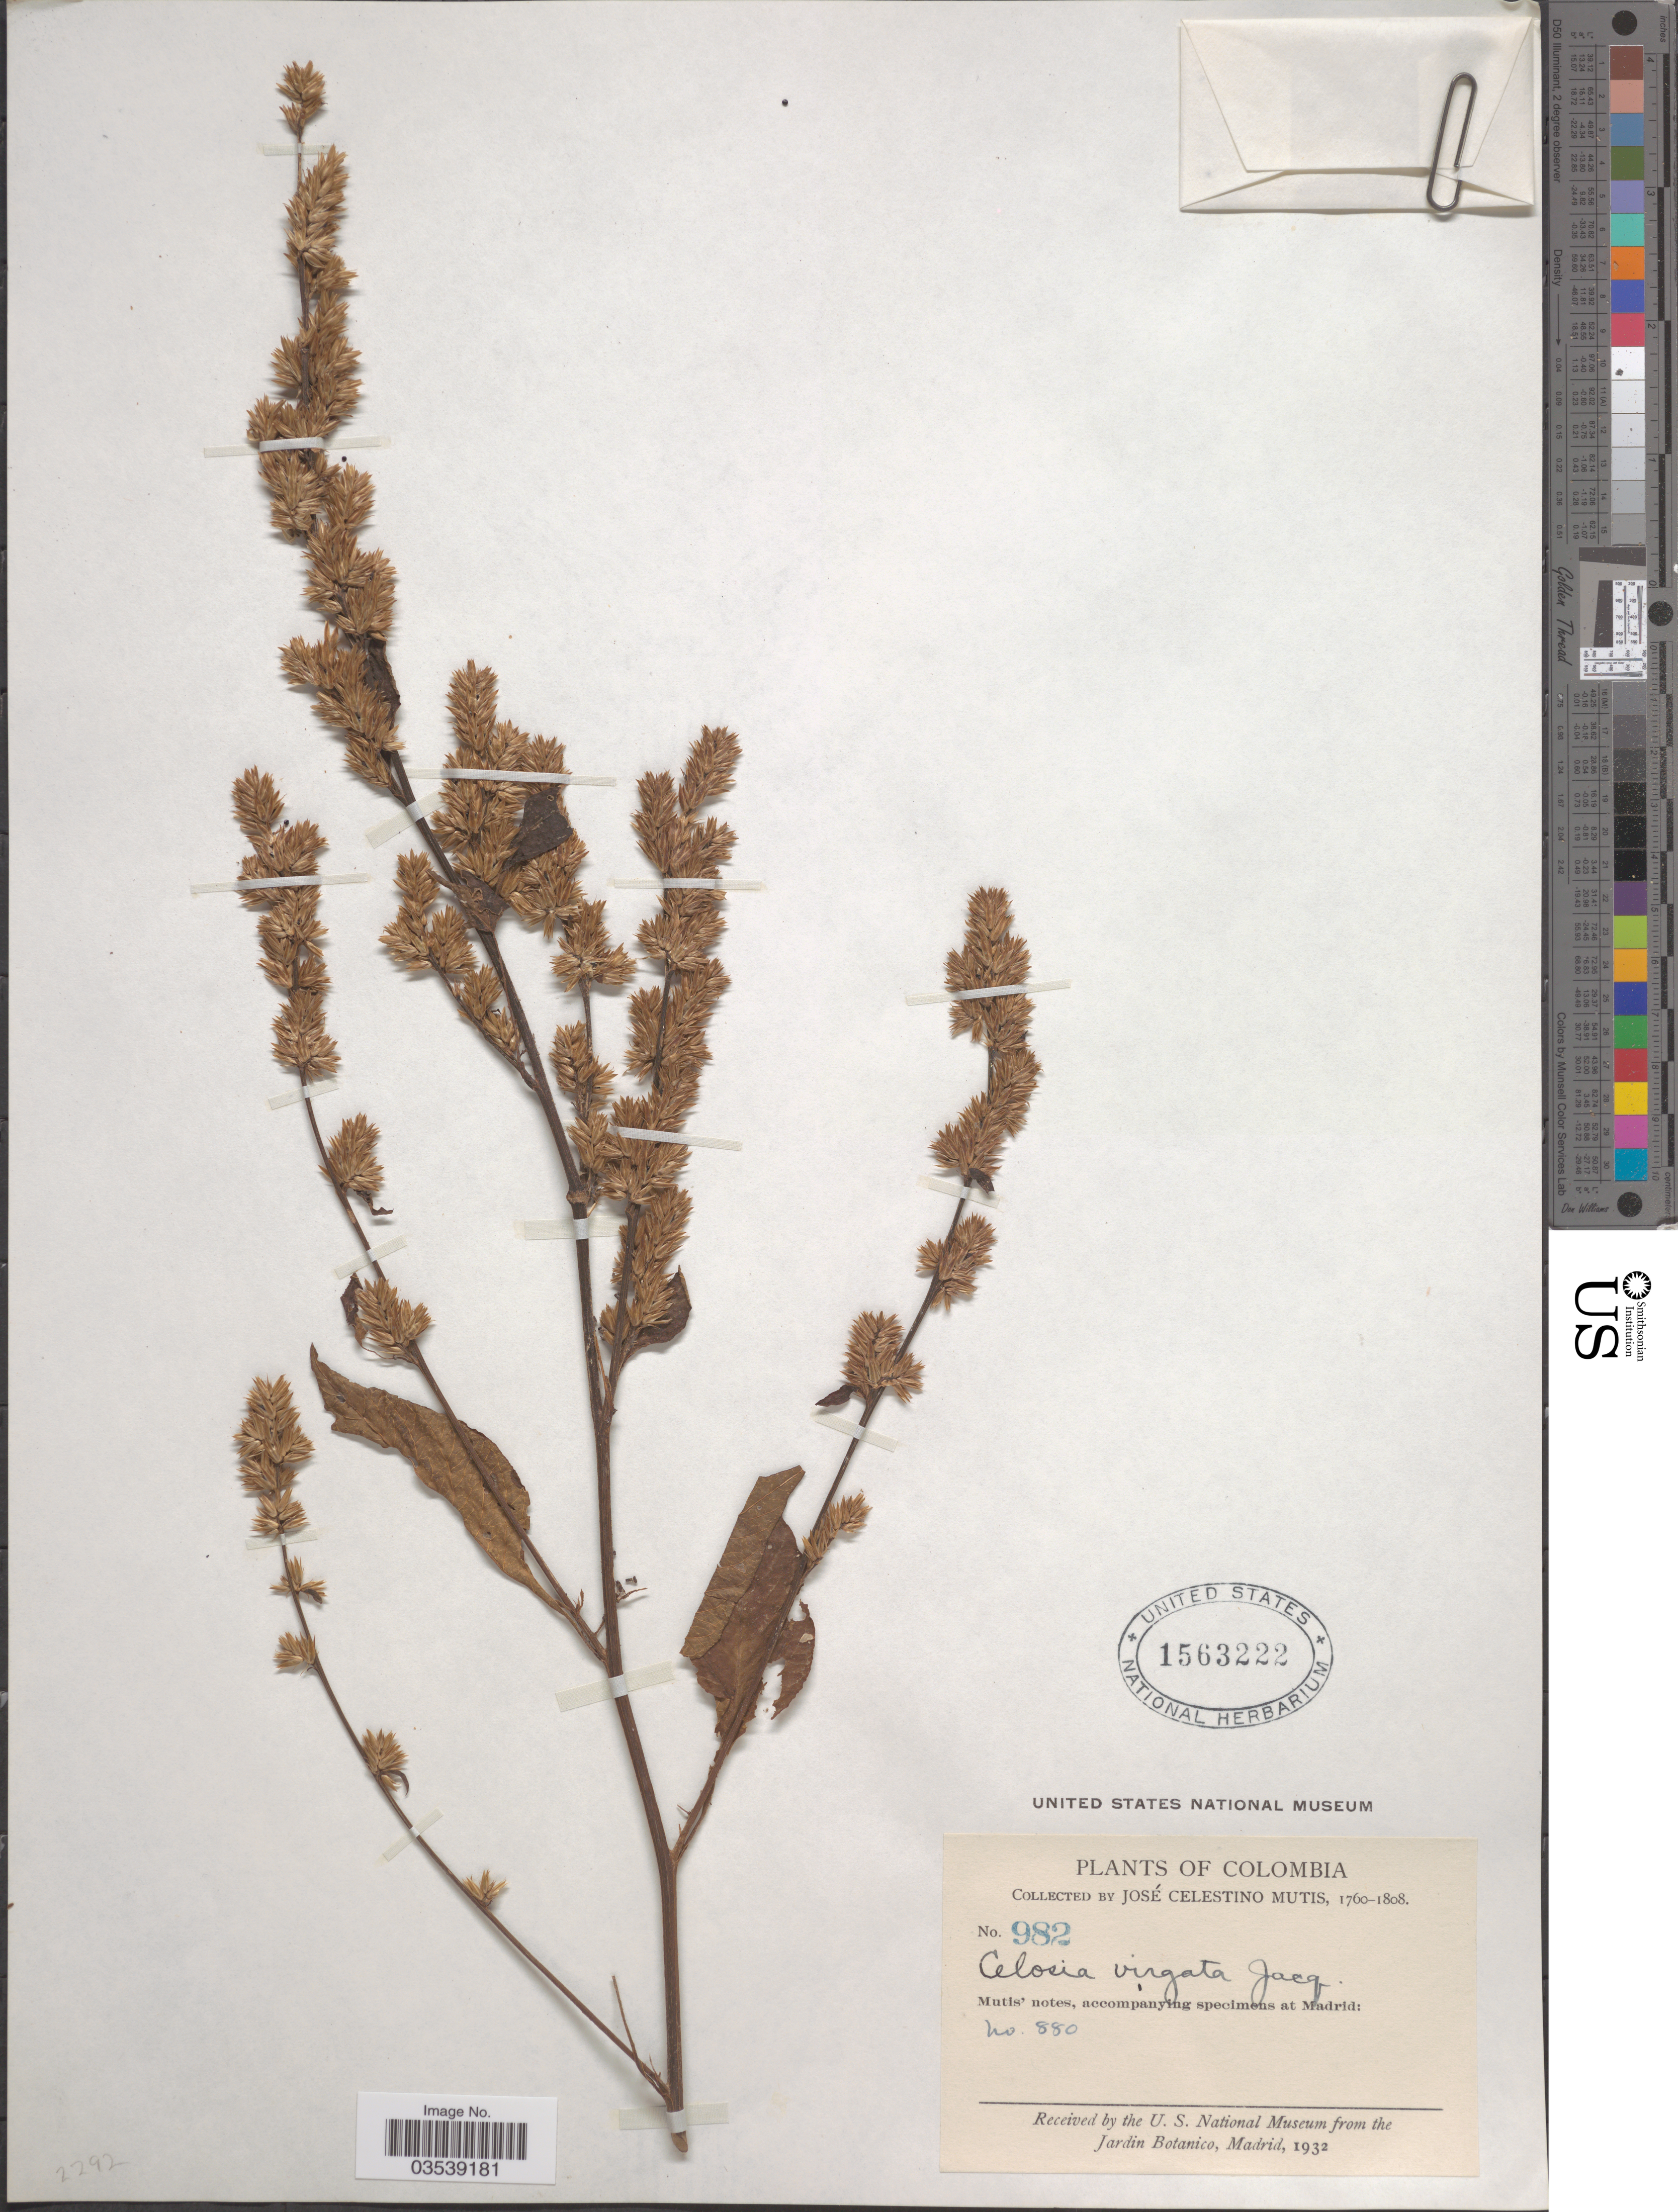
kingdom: Plantae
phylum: Tracheophyta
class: Magnoliopsida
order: Caryophyllales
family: Amaranthaceae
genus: Celosia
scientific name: Celosia virgata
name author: Jacq.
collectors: J. C. B. Mutis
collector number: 982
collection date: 1760/1808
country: Colombia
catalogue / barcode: US 1563222